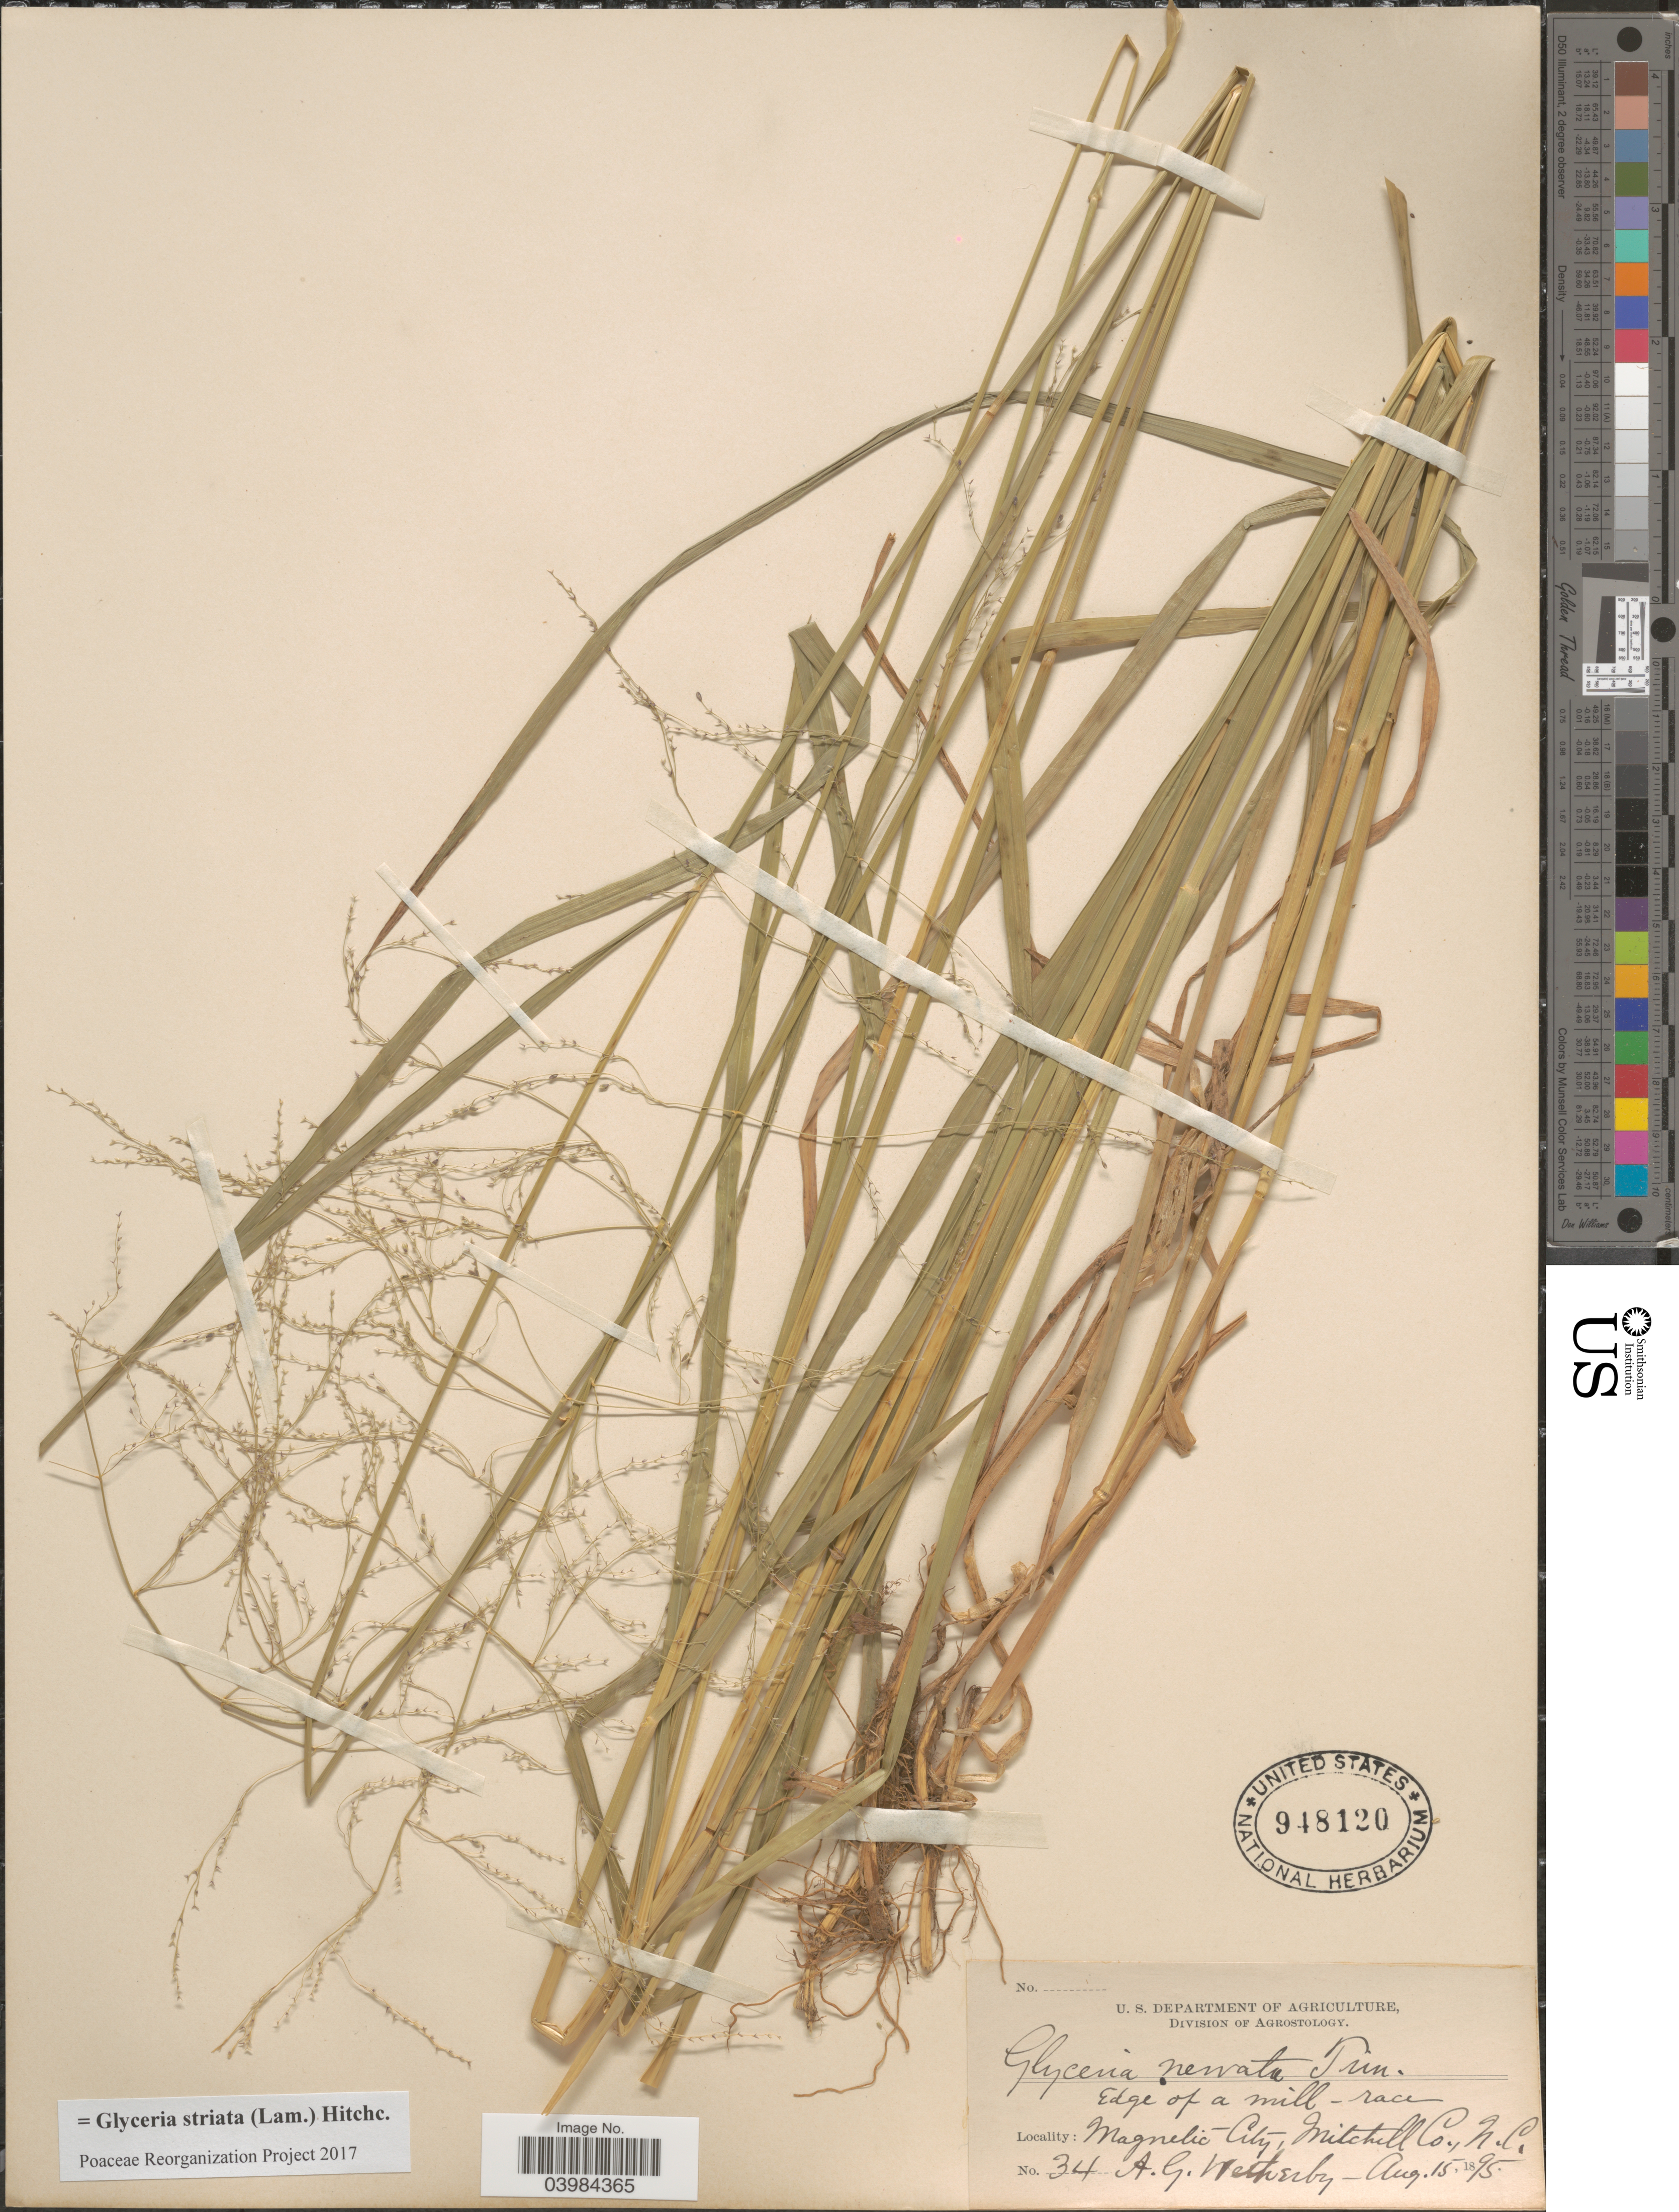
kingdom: Plantae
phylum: Tracheophyta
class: Liliopsida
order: Poales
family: Poaceae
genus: Glyceria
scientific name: Glyceria striata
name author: (Lam.) Hitchc.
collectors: A. Wetherby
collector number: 34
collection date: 1895-08-15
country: United States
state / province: North Carolina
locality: Magnetic City, Mitchell Co.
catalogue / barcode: US 948120